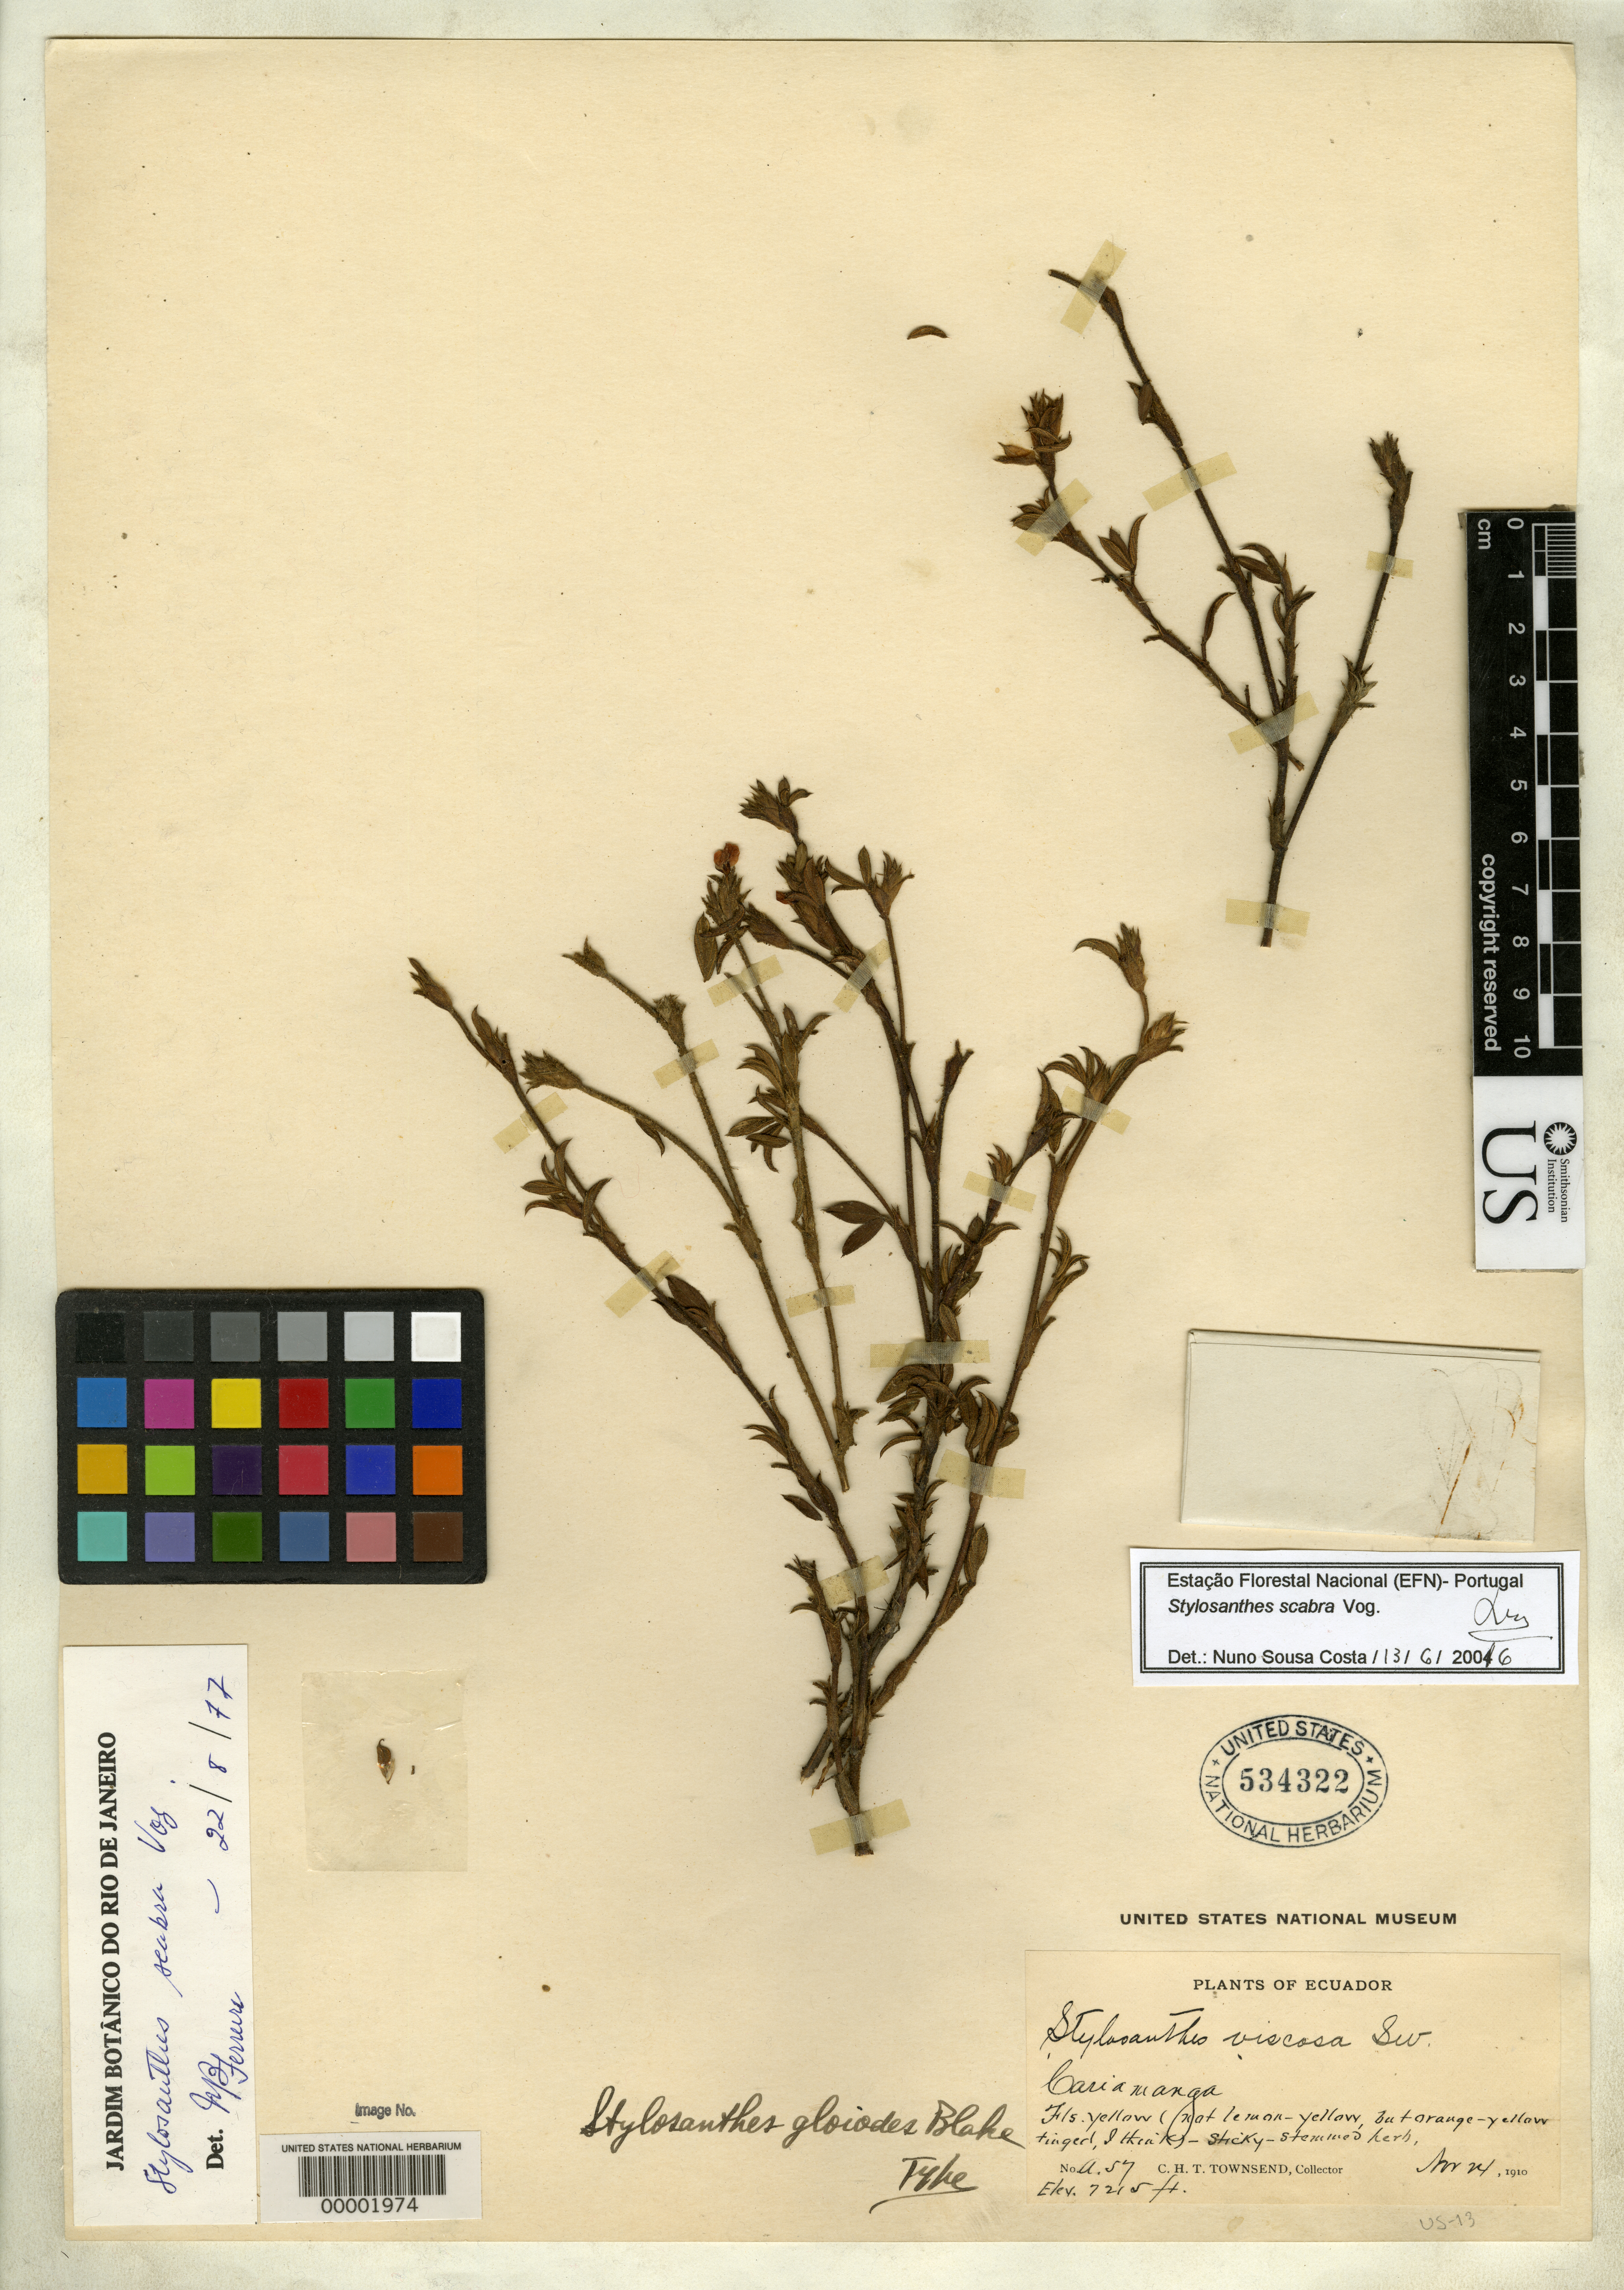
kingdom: Plantae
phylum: Tracheophyta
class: Magnoliopsida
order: Fabales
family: Fabaceae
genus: Stylosanthes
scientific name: Stylosanthes gloiodes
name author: S.F. Blake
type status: Holotype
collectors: C. H. T. Townsend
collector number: A 57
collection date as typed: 24 Nov 1910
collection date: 1910-11-24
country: Ecuador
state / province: Loja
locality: Cariamanga.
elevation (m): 2290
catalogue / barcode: US 534322